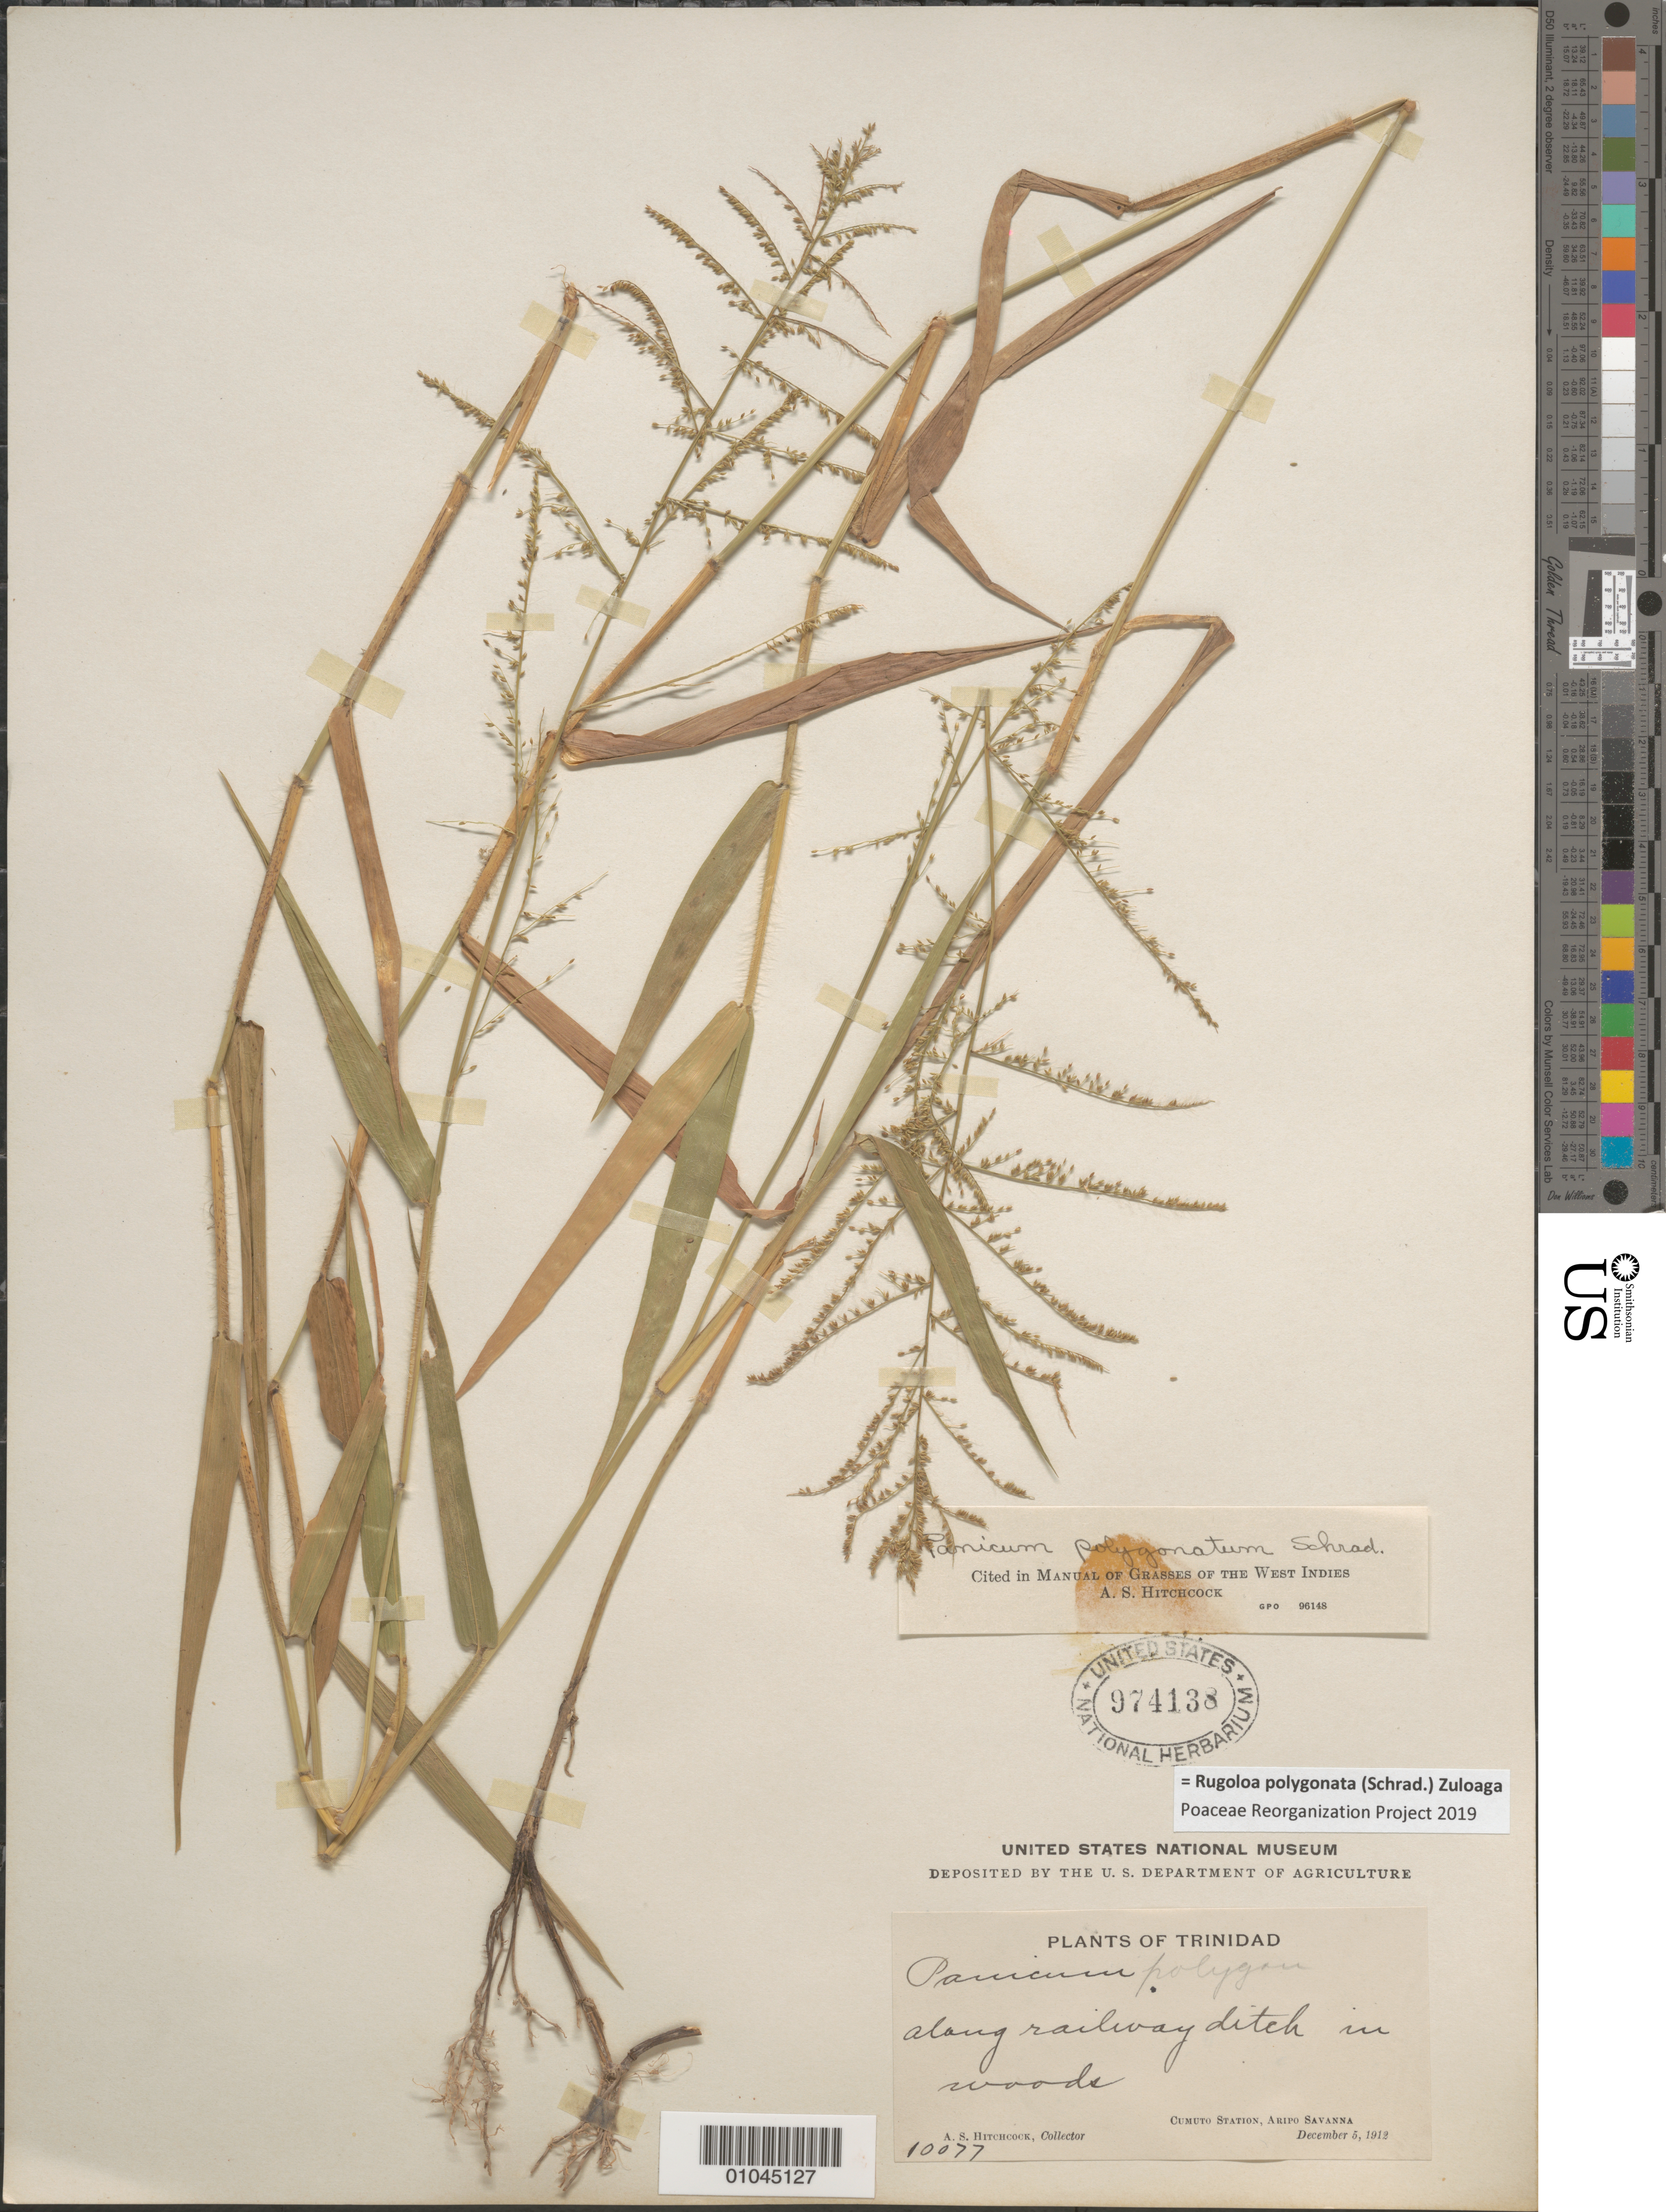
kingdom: Plantae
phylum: Tracheophyta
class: Liliopsida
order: Poales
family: Poaceae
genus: Panicum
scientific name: Panicum polygonatum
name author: Schrad.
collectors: A. S. Hitchcock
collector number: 10077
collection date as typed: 05 Dec 1912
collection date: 1912-12-05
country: Trinidad and Tobago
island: Trinidad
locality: Cumuto Station, Aripo Savanna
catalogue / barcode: US 974138